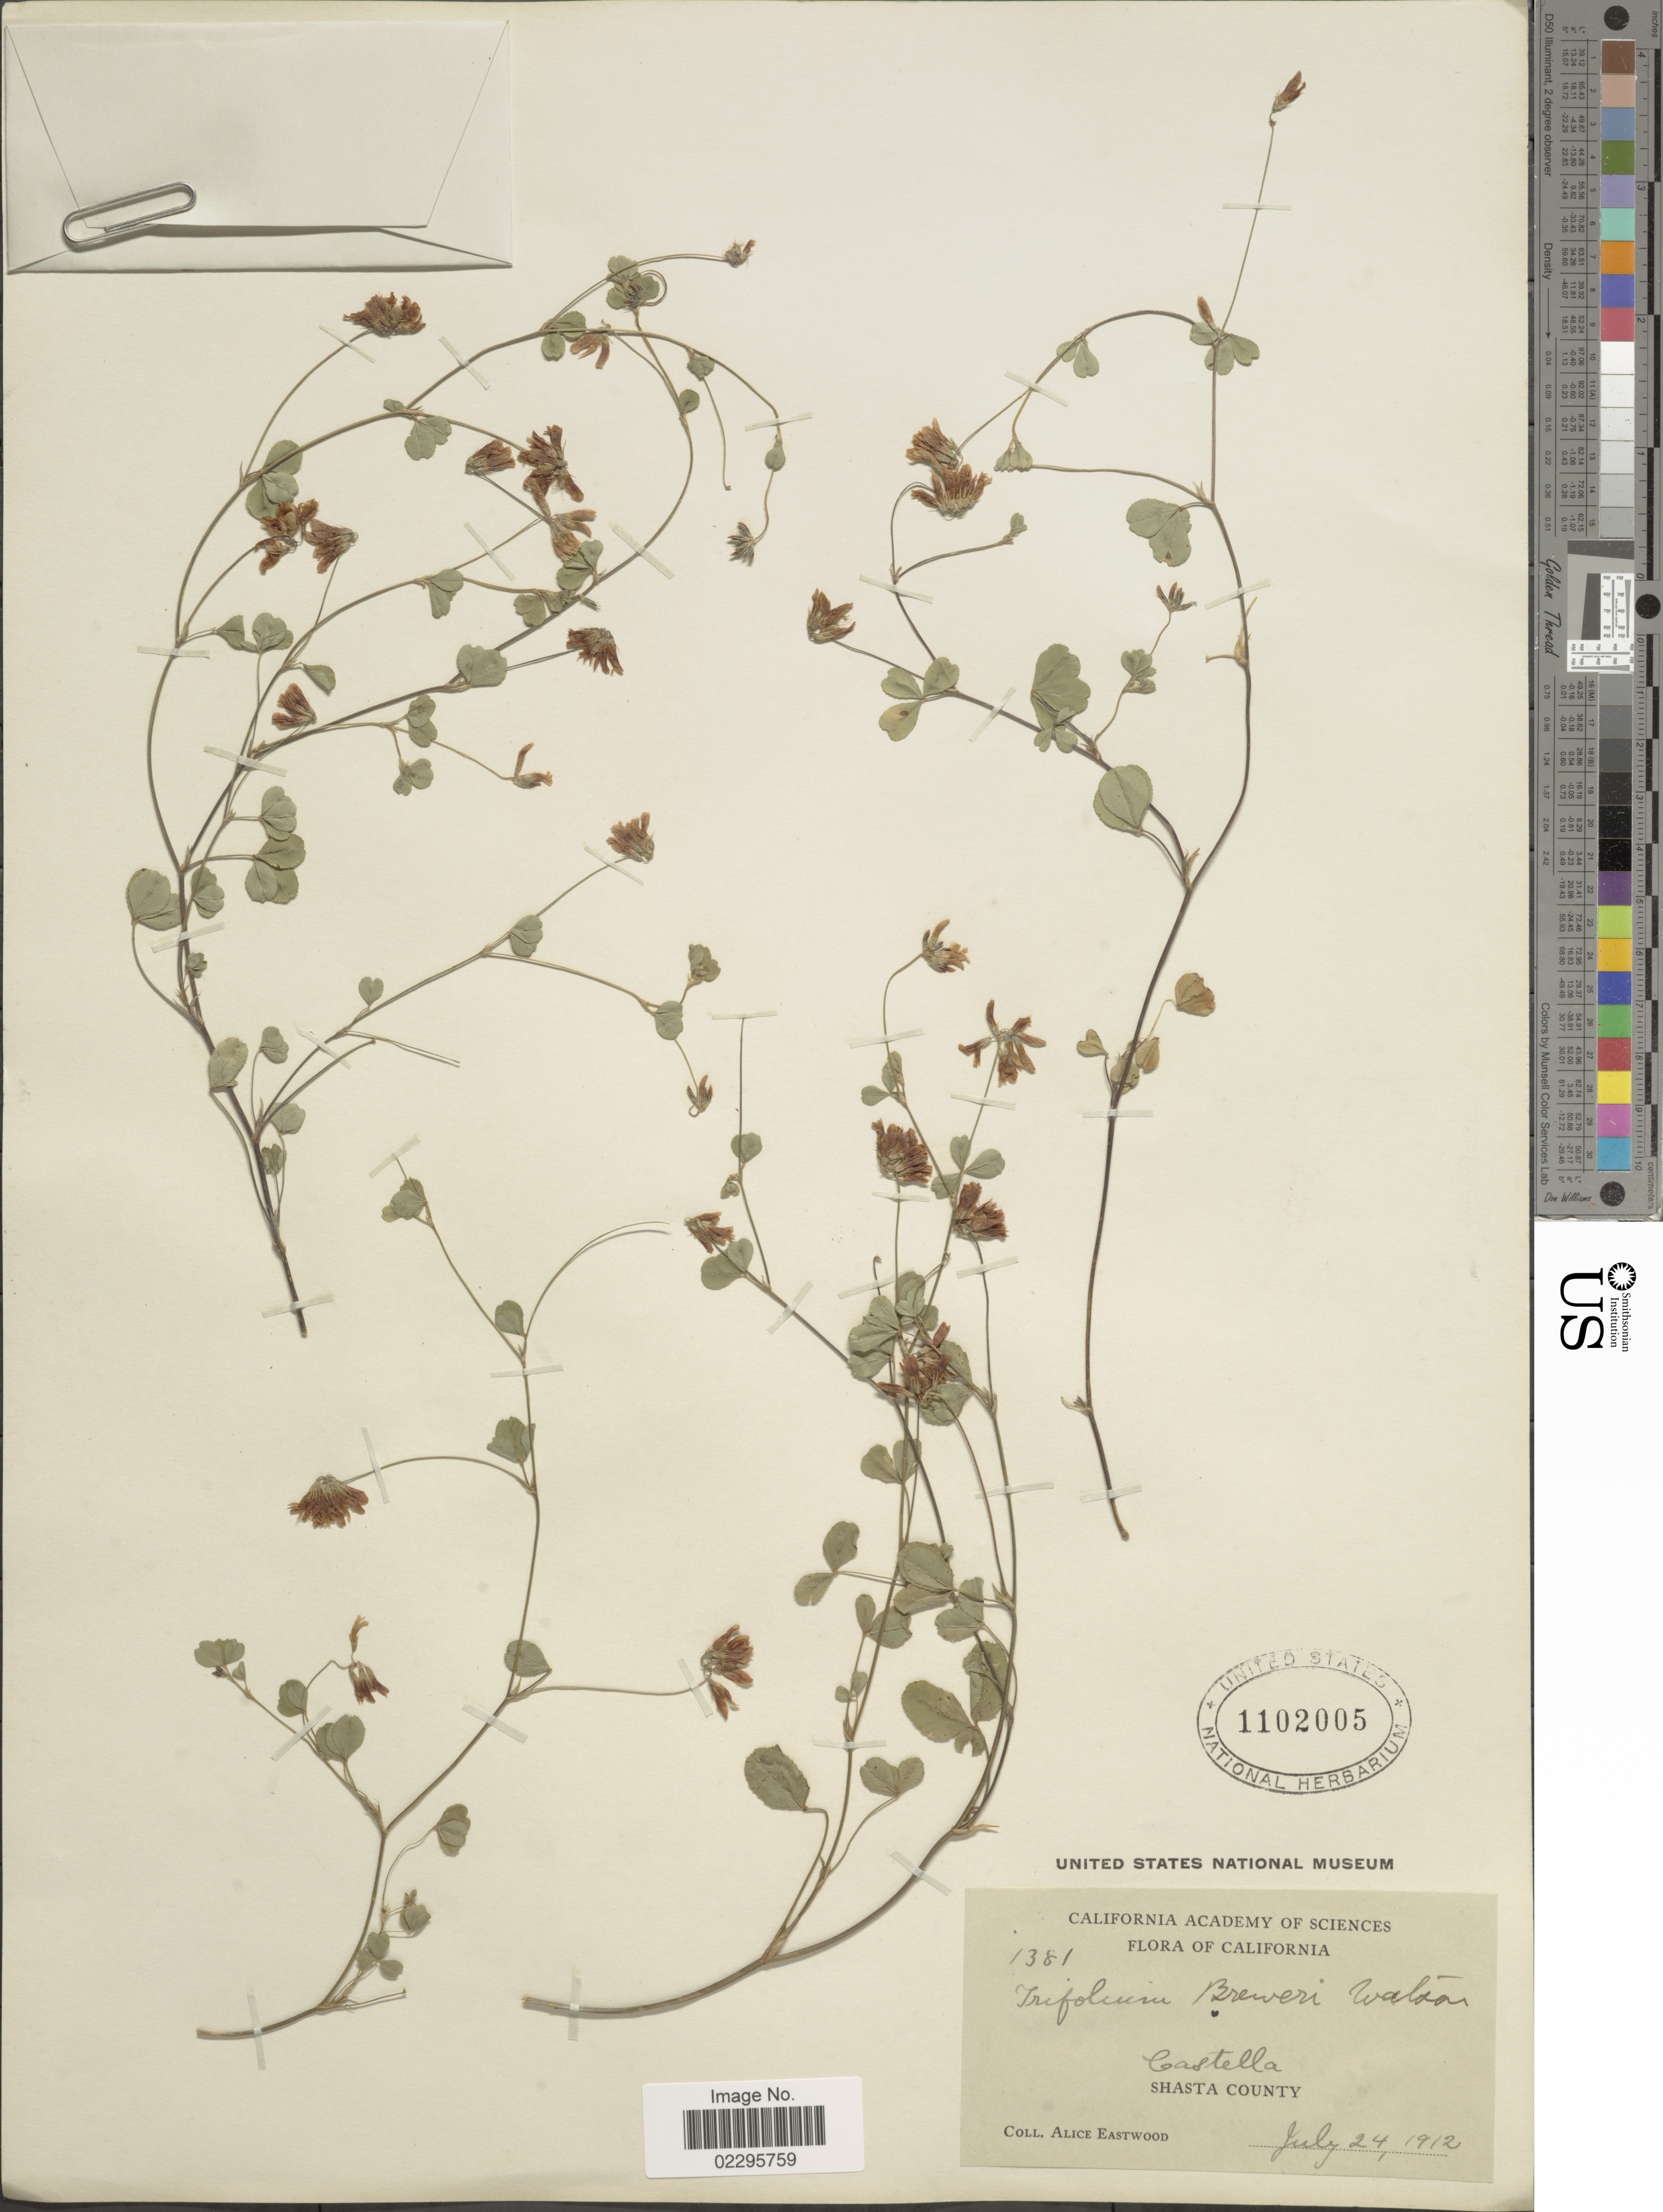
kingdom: Plantae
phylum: Tracheophyta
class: Magnoliopsida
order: Fabales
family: Fabaceae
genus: Trifolium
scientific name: Trifolium breweri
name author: S. Watson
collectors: A. Eastwood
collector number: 1381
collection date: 1912-07-24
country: United States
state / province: California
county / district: Shasta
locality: Castella, Shasta County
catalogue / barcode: US 1102005